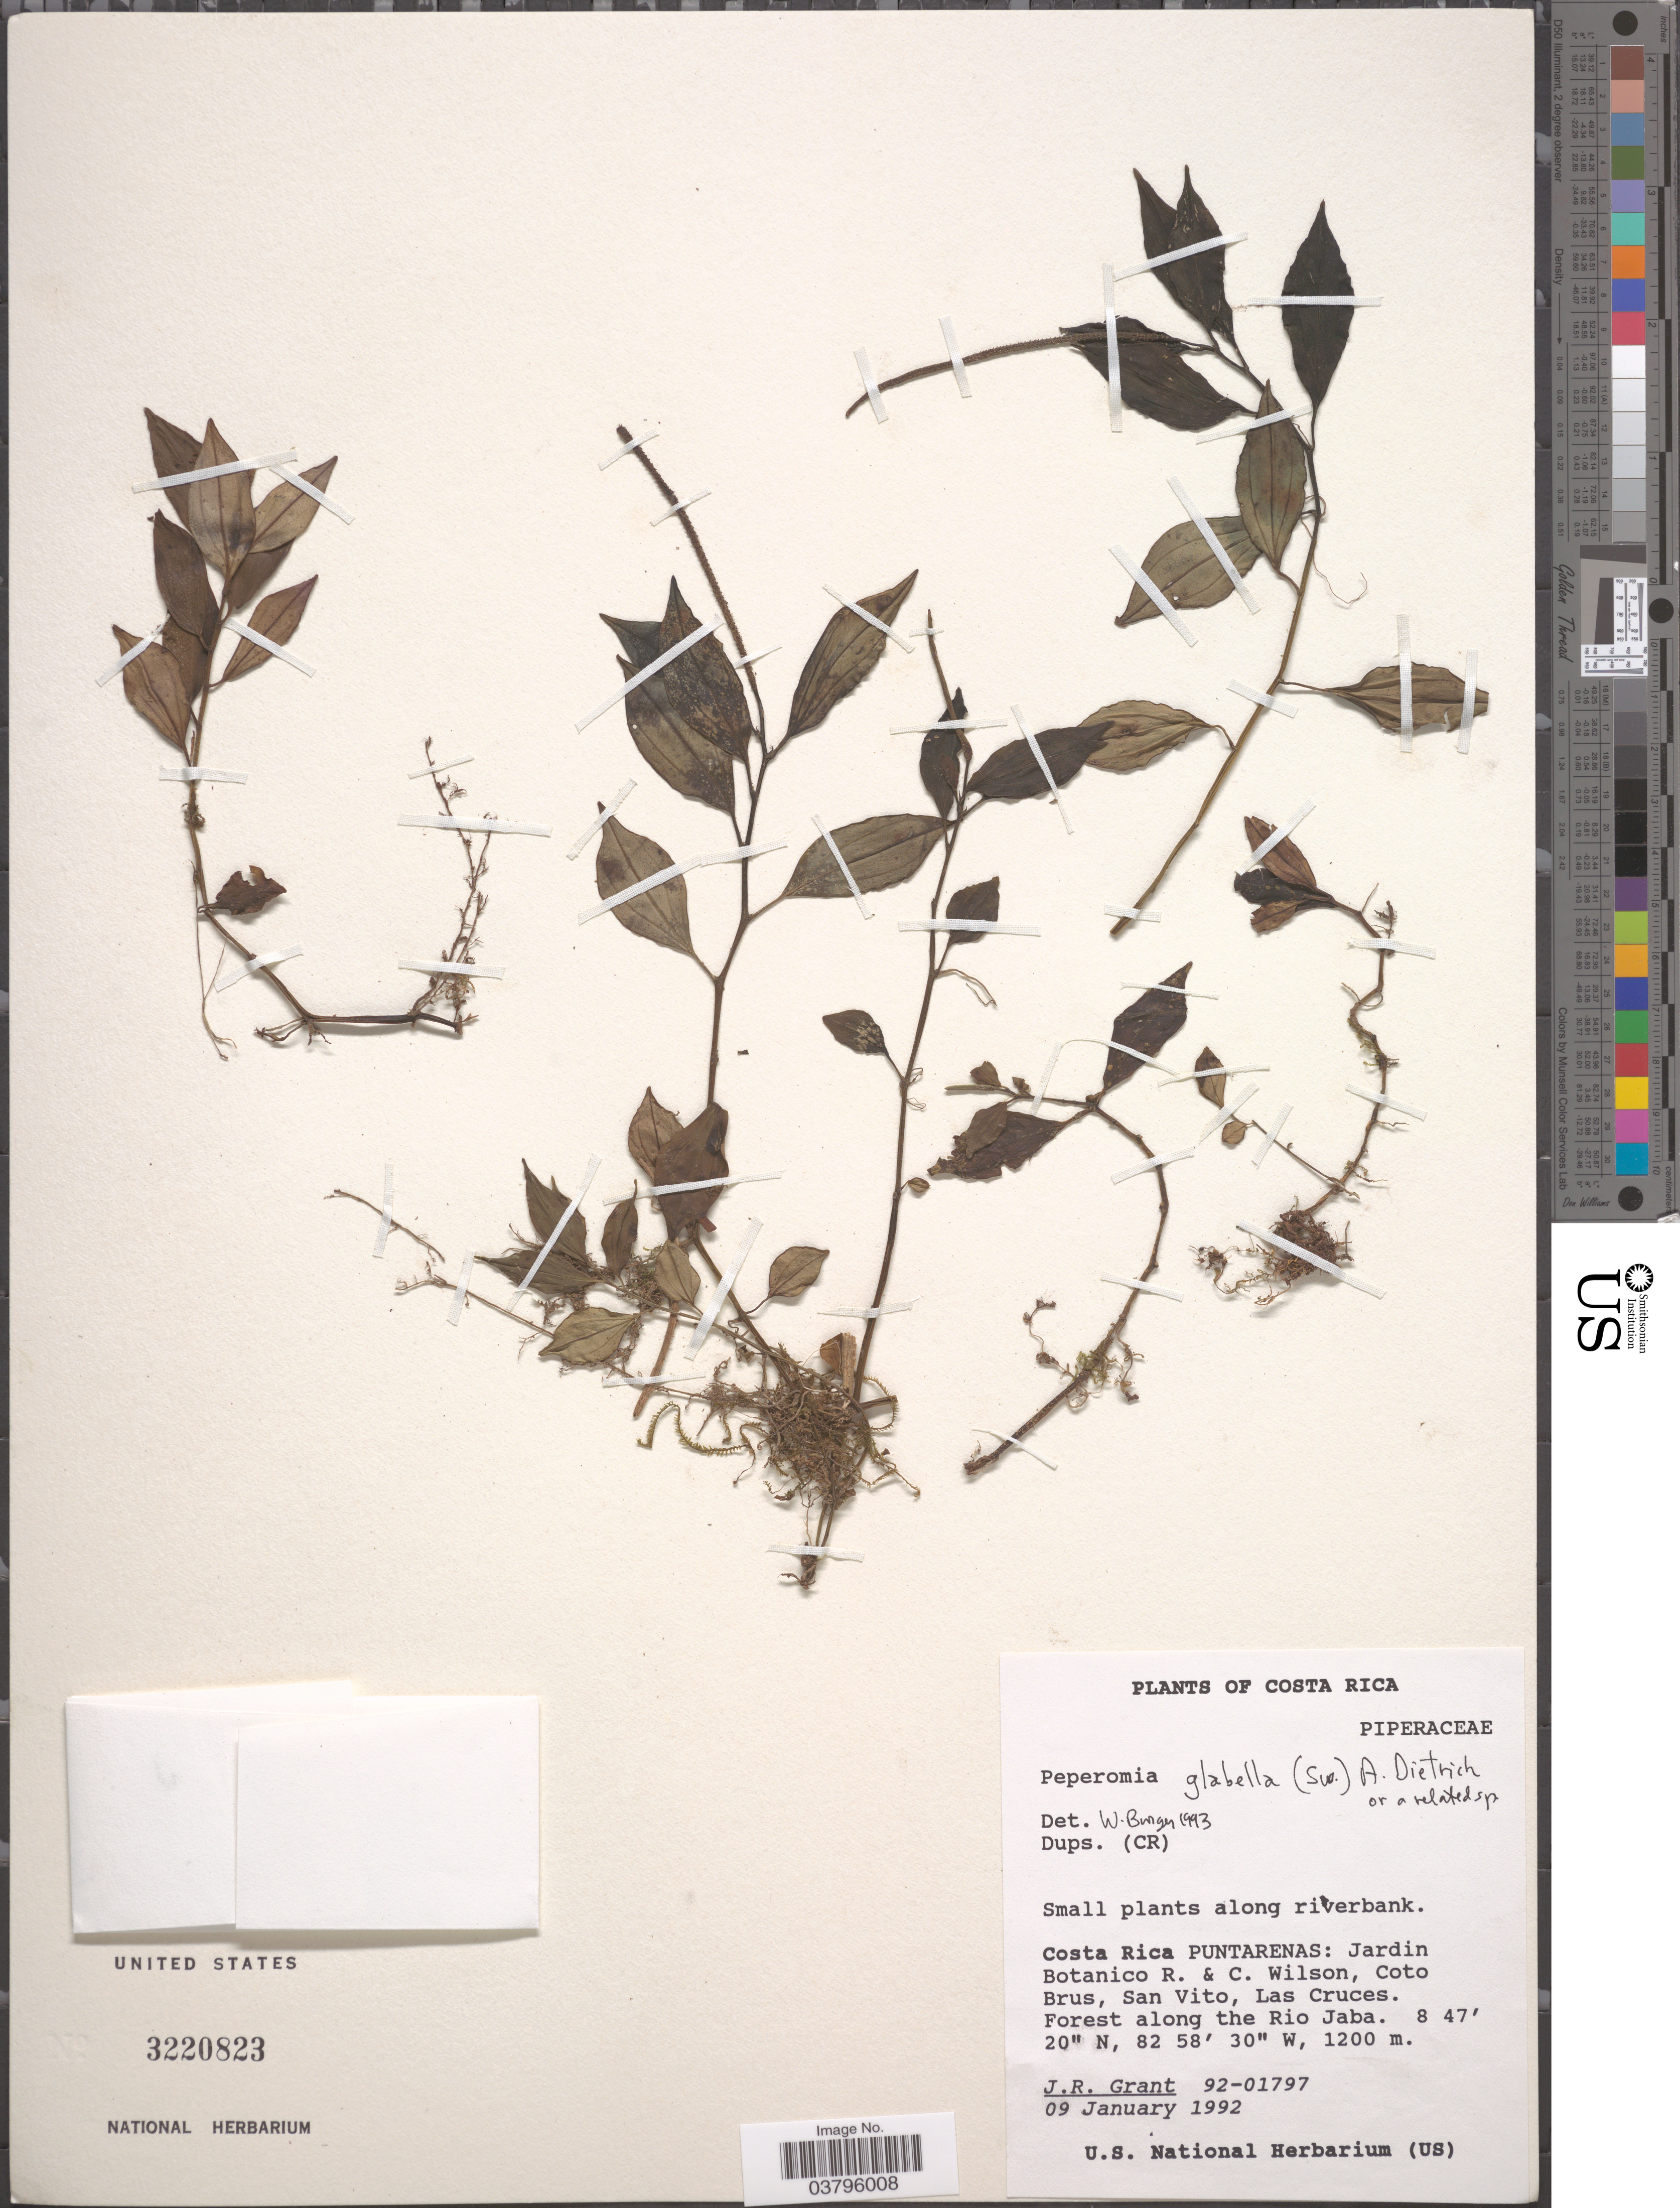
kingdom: Plantae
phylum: Tracheophyta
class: Magnoliopsida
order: Piperales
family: Piperaceae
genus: Peperomia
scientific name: Peperomia barbulata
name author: (C. DC.) Callejas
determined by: Jiménez, José Estaban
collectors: J. Grant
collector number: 92-01797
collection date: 1992-01-09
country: Costa Rica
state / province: Puntarenas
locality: Jardin Botanico R. & C. Wilson, Coto Brus, San Vito, Las Cruces. Forest along the Rio Jaba.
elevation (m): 1200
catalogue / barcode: US 3220823